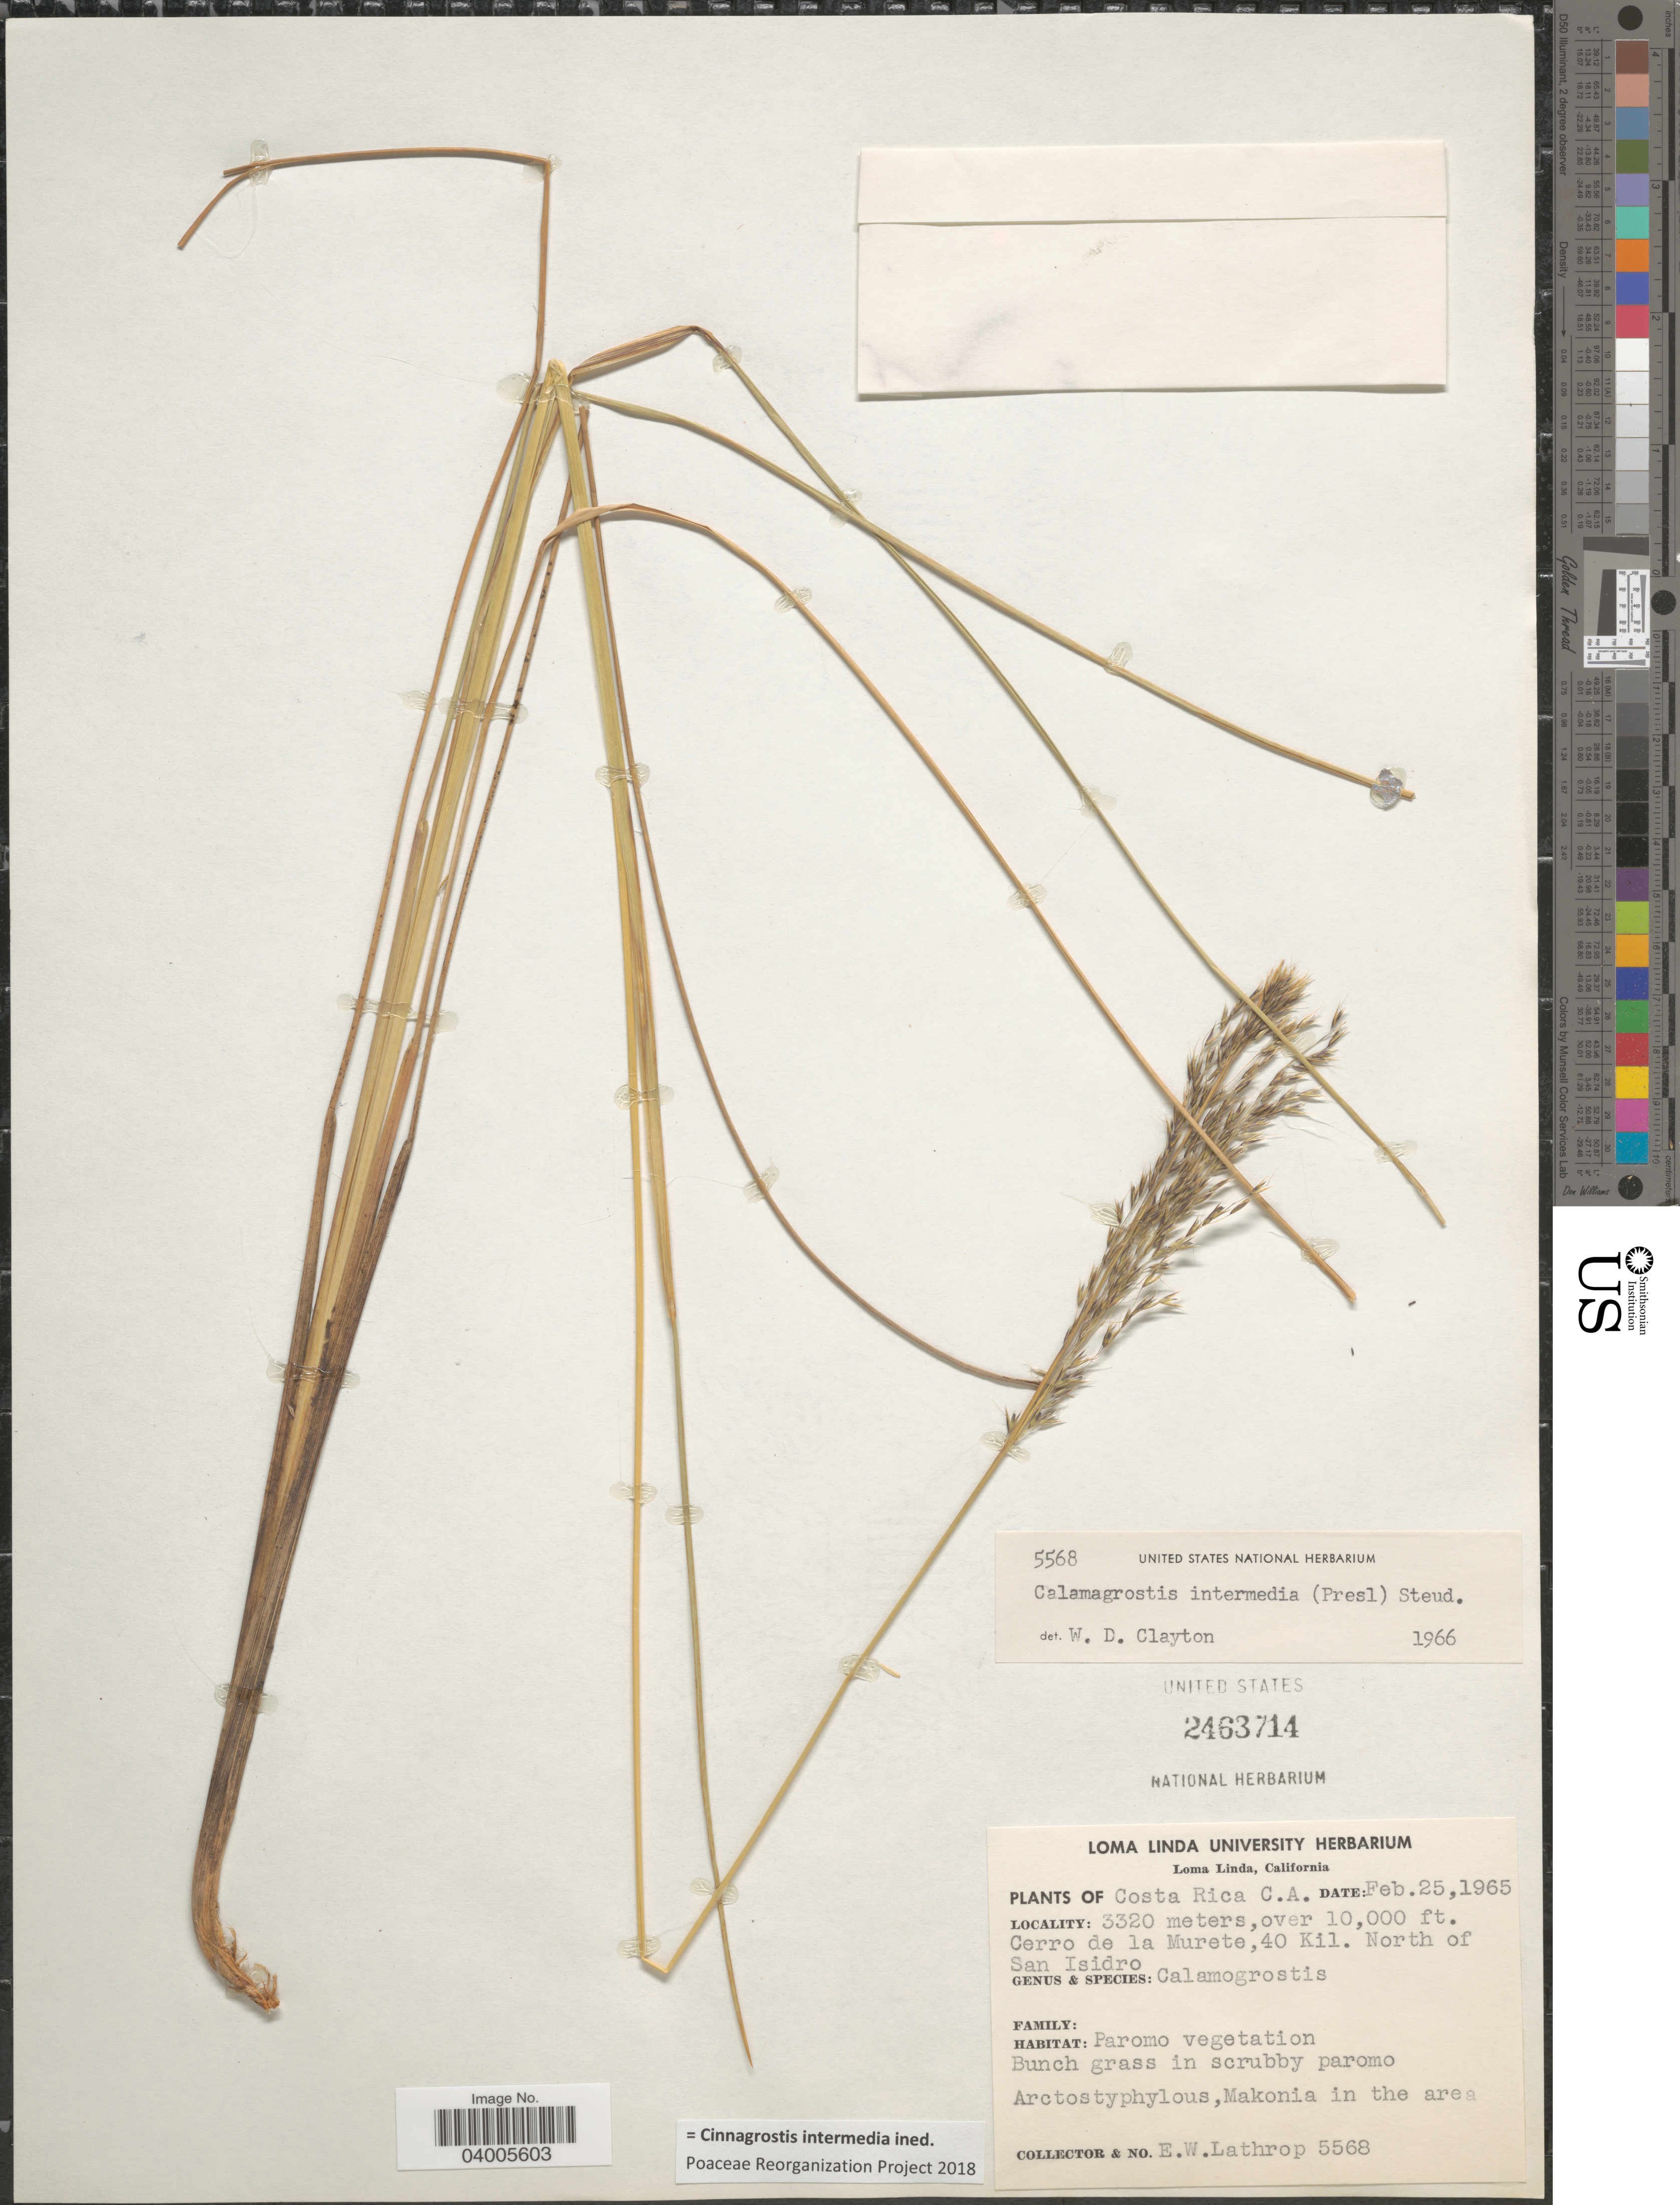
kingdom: Plantae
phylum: Tracheophyta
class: Liliopsida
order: Poales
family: Poaceae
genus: Cinnagrostis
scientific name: Cinnagrostis intermedia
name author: (J. Presl) P.M. Peterson et al.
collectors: E. W. Lathrop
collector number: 5568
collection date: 1965-02-25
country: Costa Rica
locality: Costa Rica C. A. Cerro de la Murete, 40 Kil. North of San Isidro.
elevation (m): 3320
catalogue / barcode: US 2463714